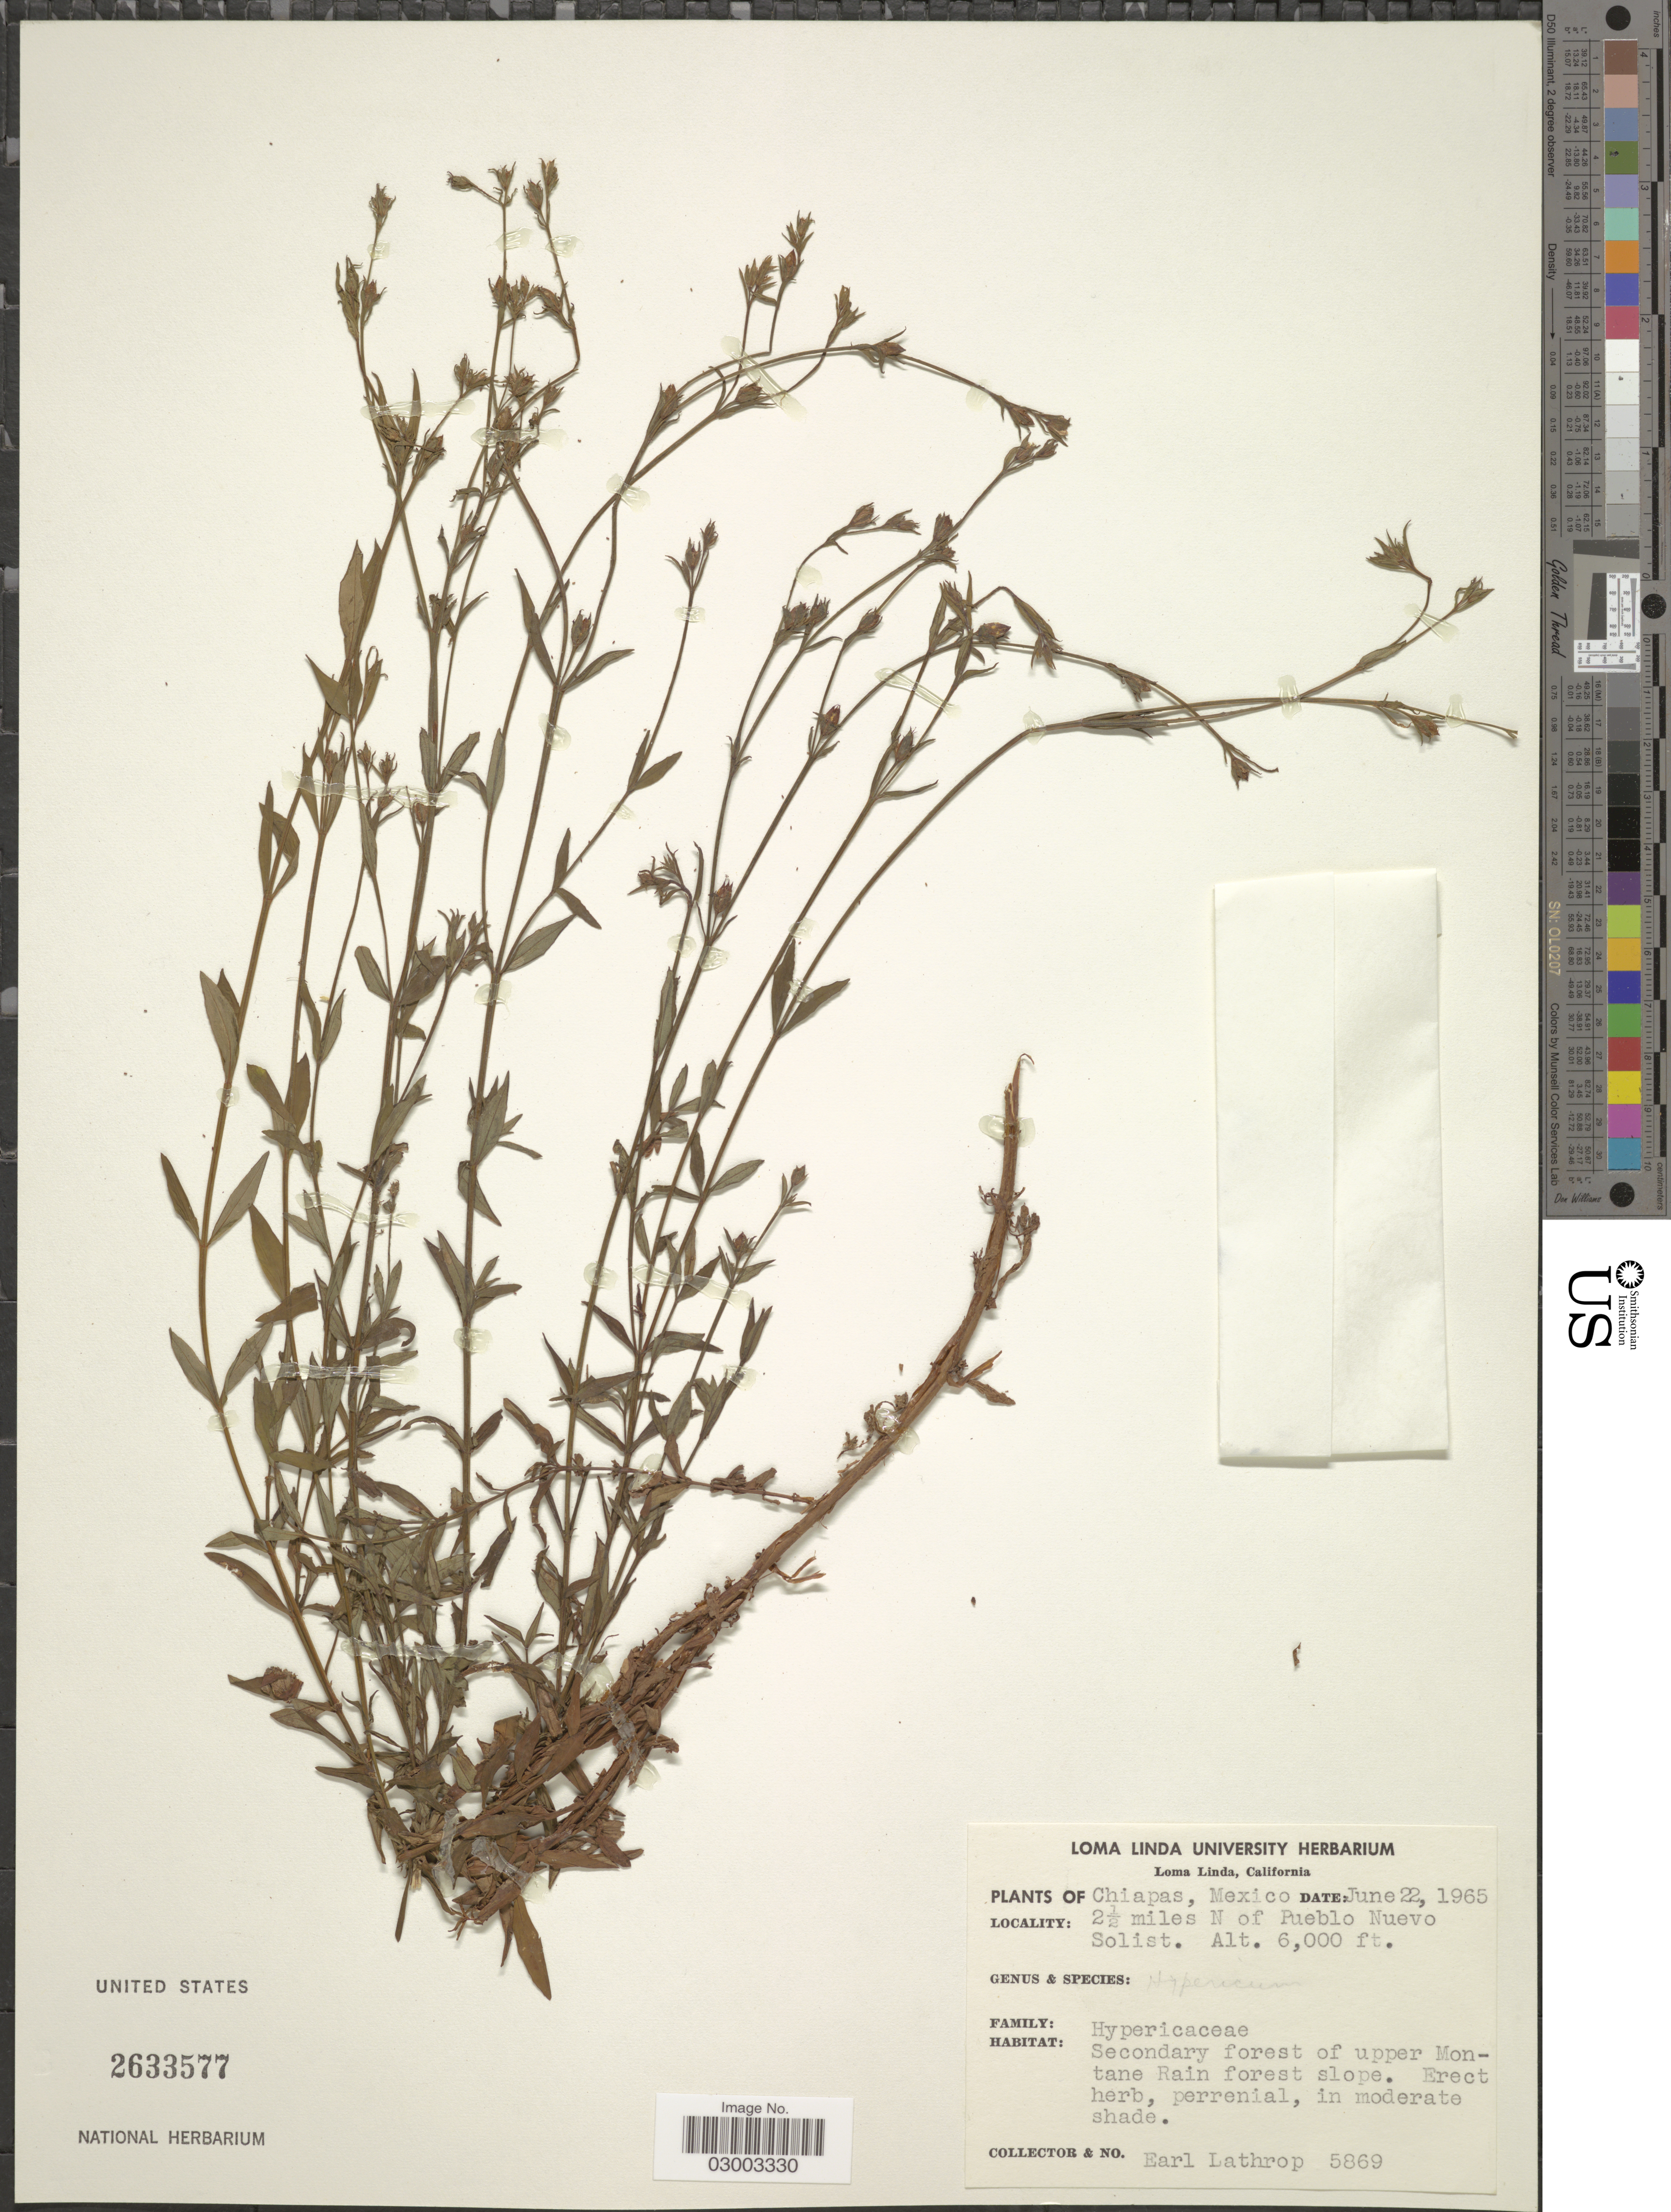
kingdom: Plantae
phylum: Tracheophyta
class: Magnoliopsida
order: Malpighiales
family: Hypericaceae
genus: Hypericum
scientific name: Hypericum silenoides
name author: Juss.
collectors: E. W. Lathrop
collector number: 5869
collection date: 1965-06-22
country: Mexico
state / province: Chiapas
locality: Chiapas. 2½ miles N of Pueblo Nuevo Solist.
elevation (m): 1829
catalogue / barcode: US 2633577